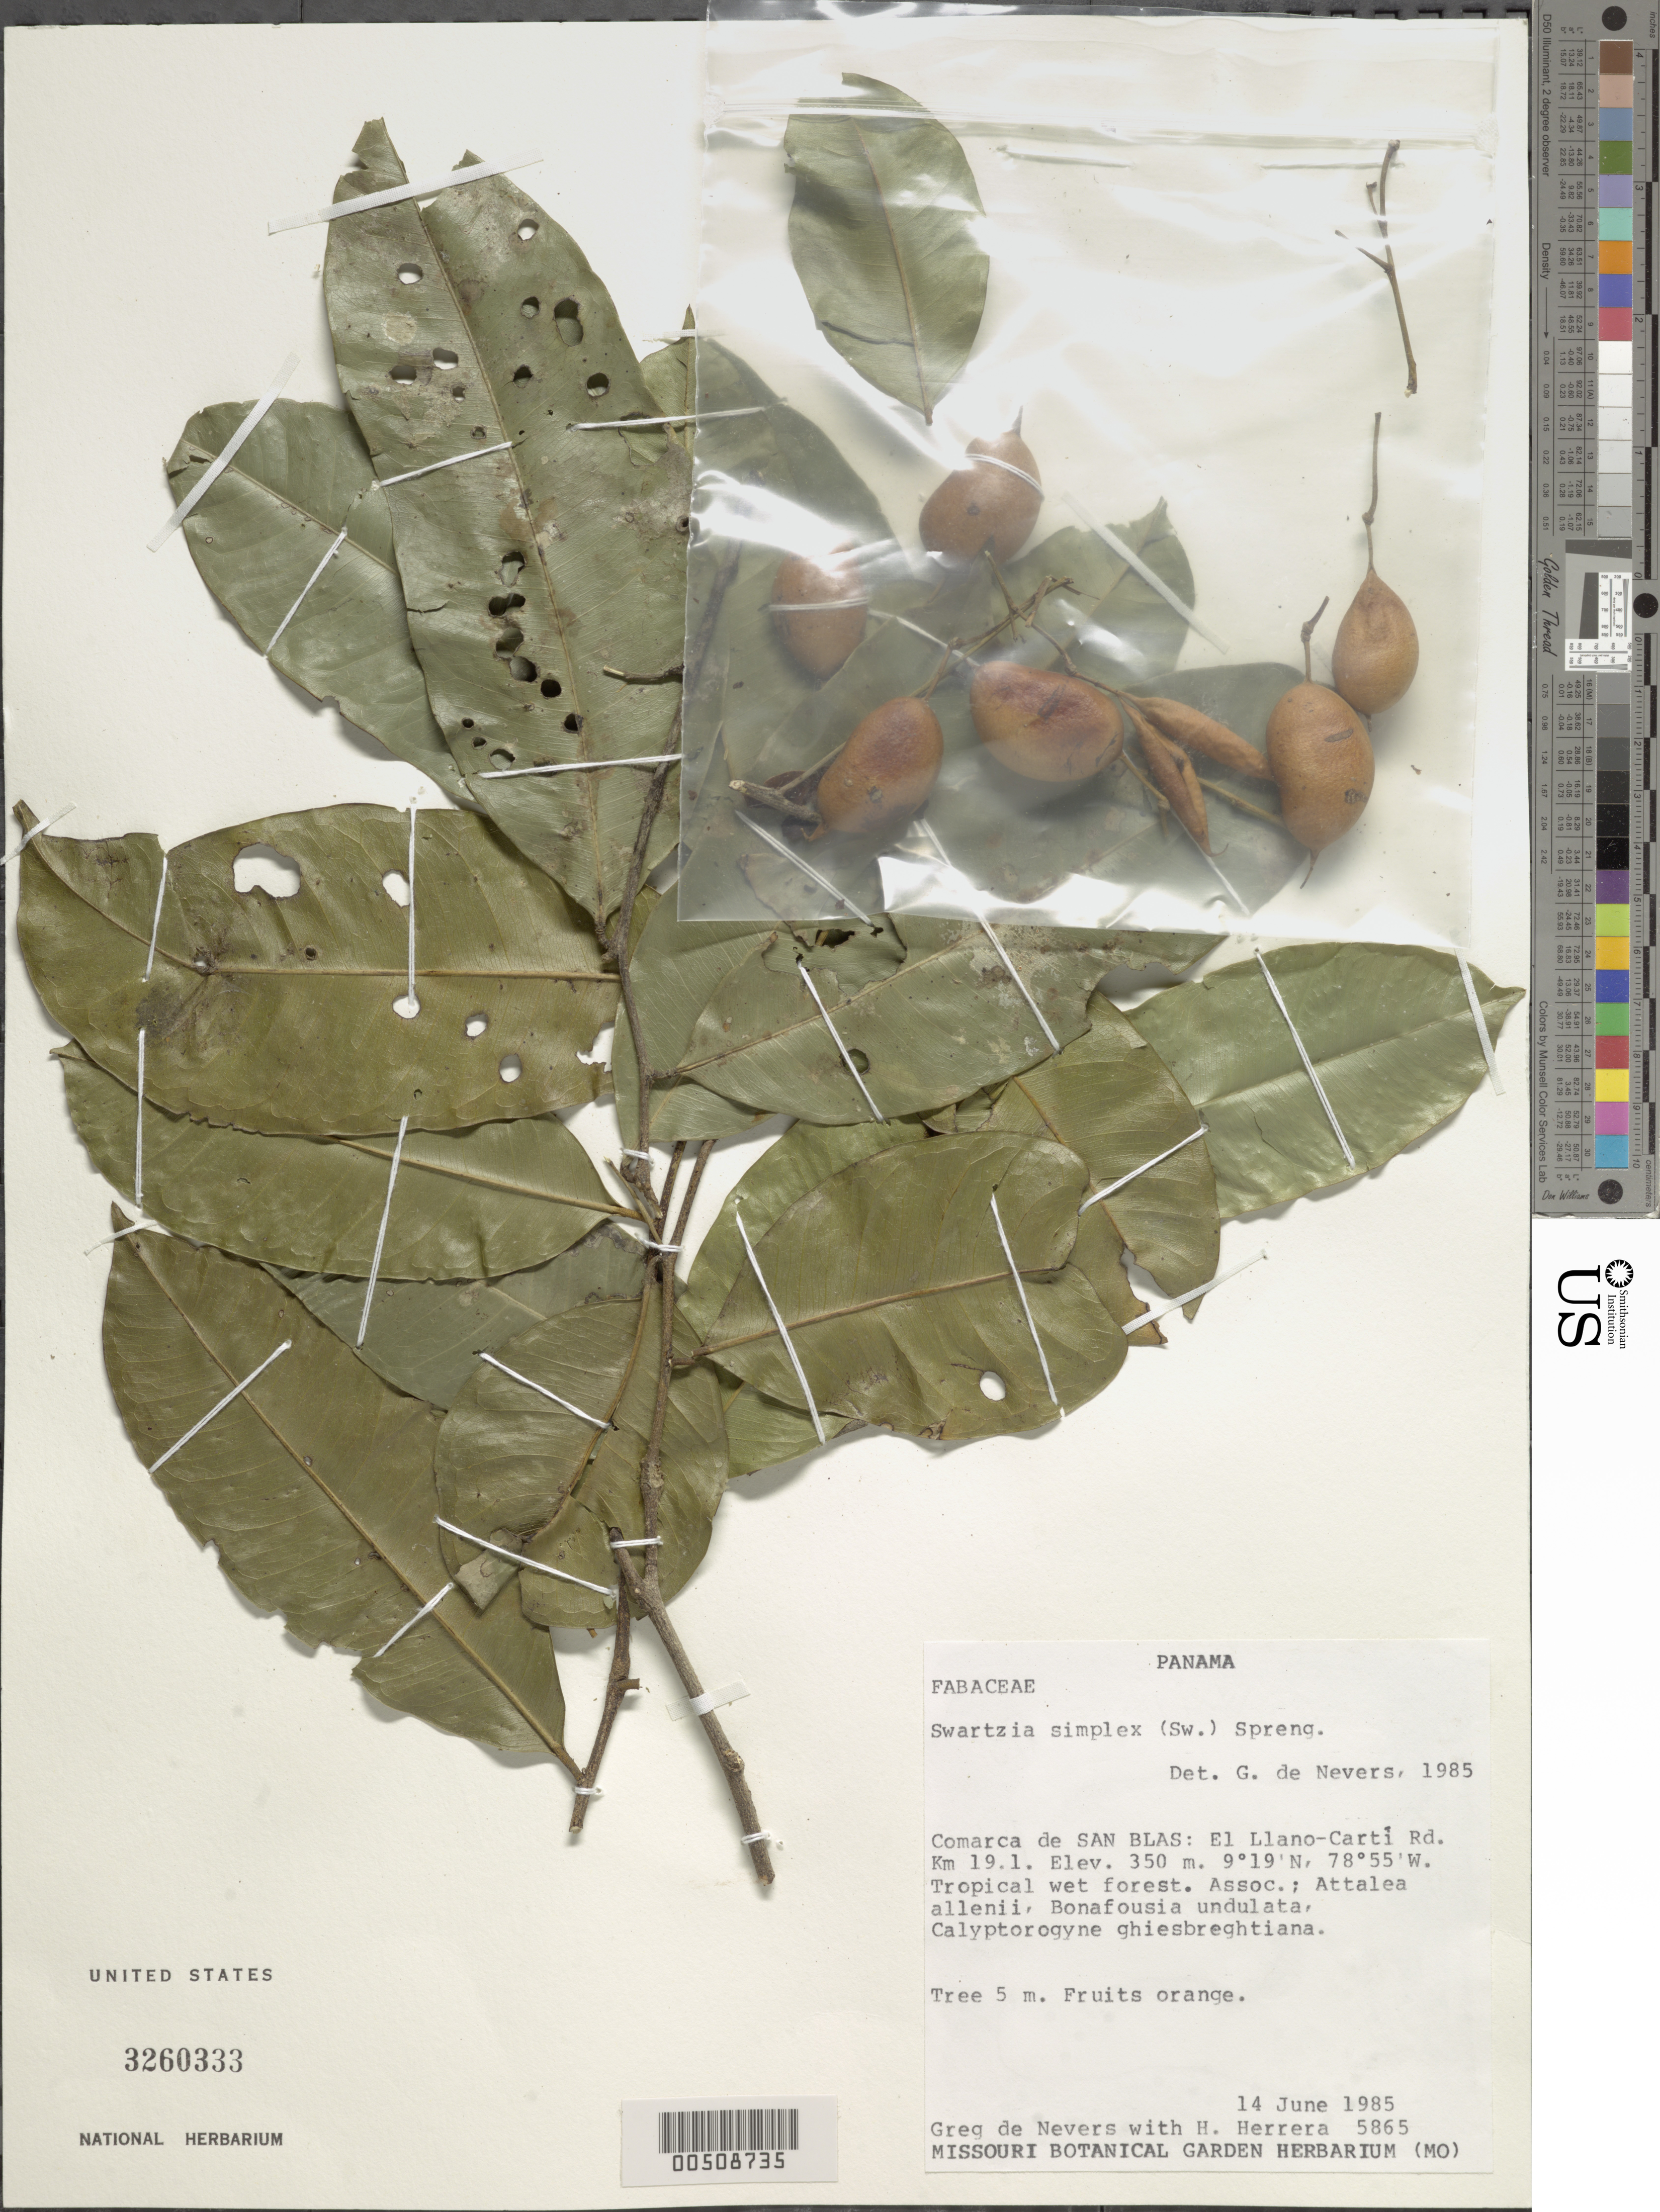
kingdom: Plantae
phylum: Tracheophyta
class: Magnoliopsida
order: Fabales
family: Fabaceae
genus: Swartzia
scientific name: Swartzia simplex var. ochnacea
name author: (DC.) R.S. Cowan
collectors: G. C. de Nevers & H. Herrera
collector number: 5865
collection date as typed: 14 Jun 1985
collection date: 1985-06-14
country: Panama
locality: Comarca de San Blas, El Llano-Carti road.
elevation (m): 350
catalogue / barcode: US 3260333